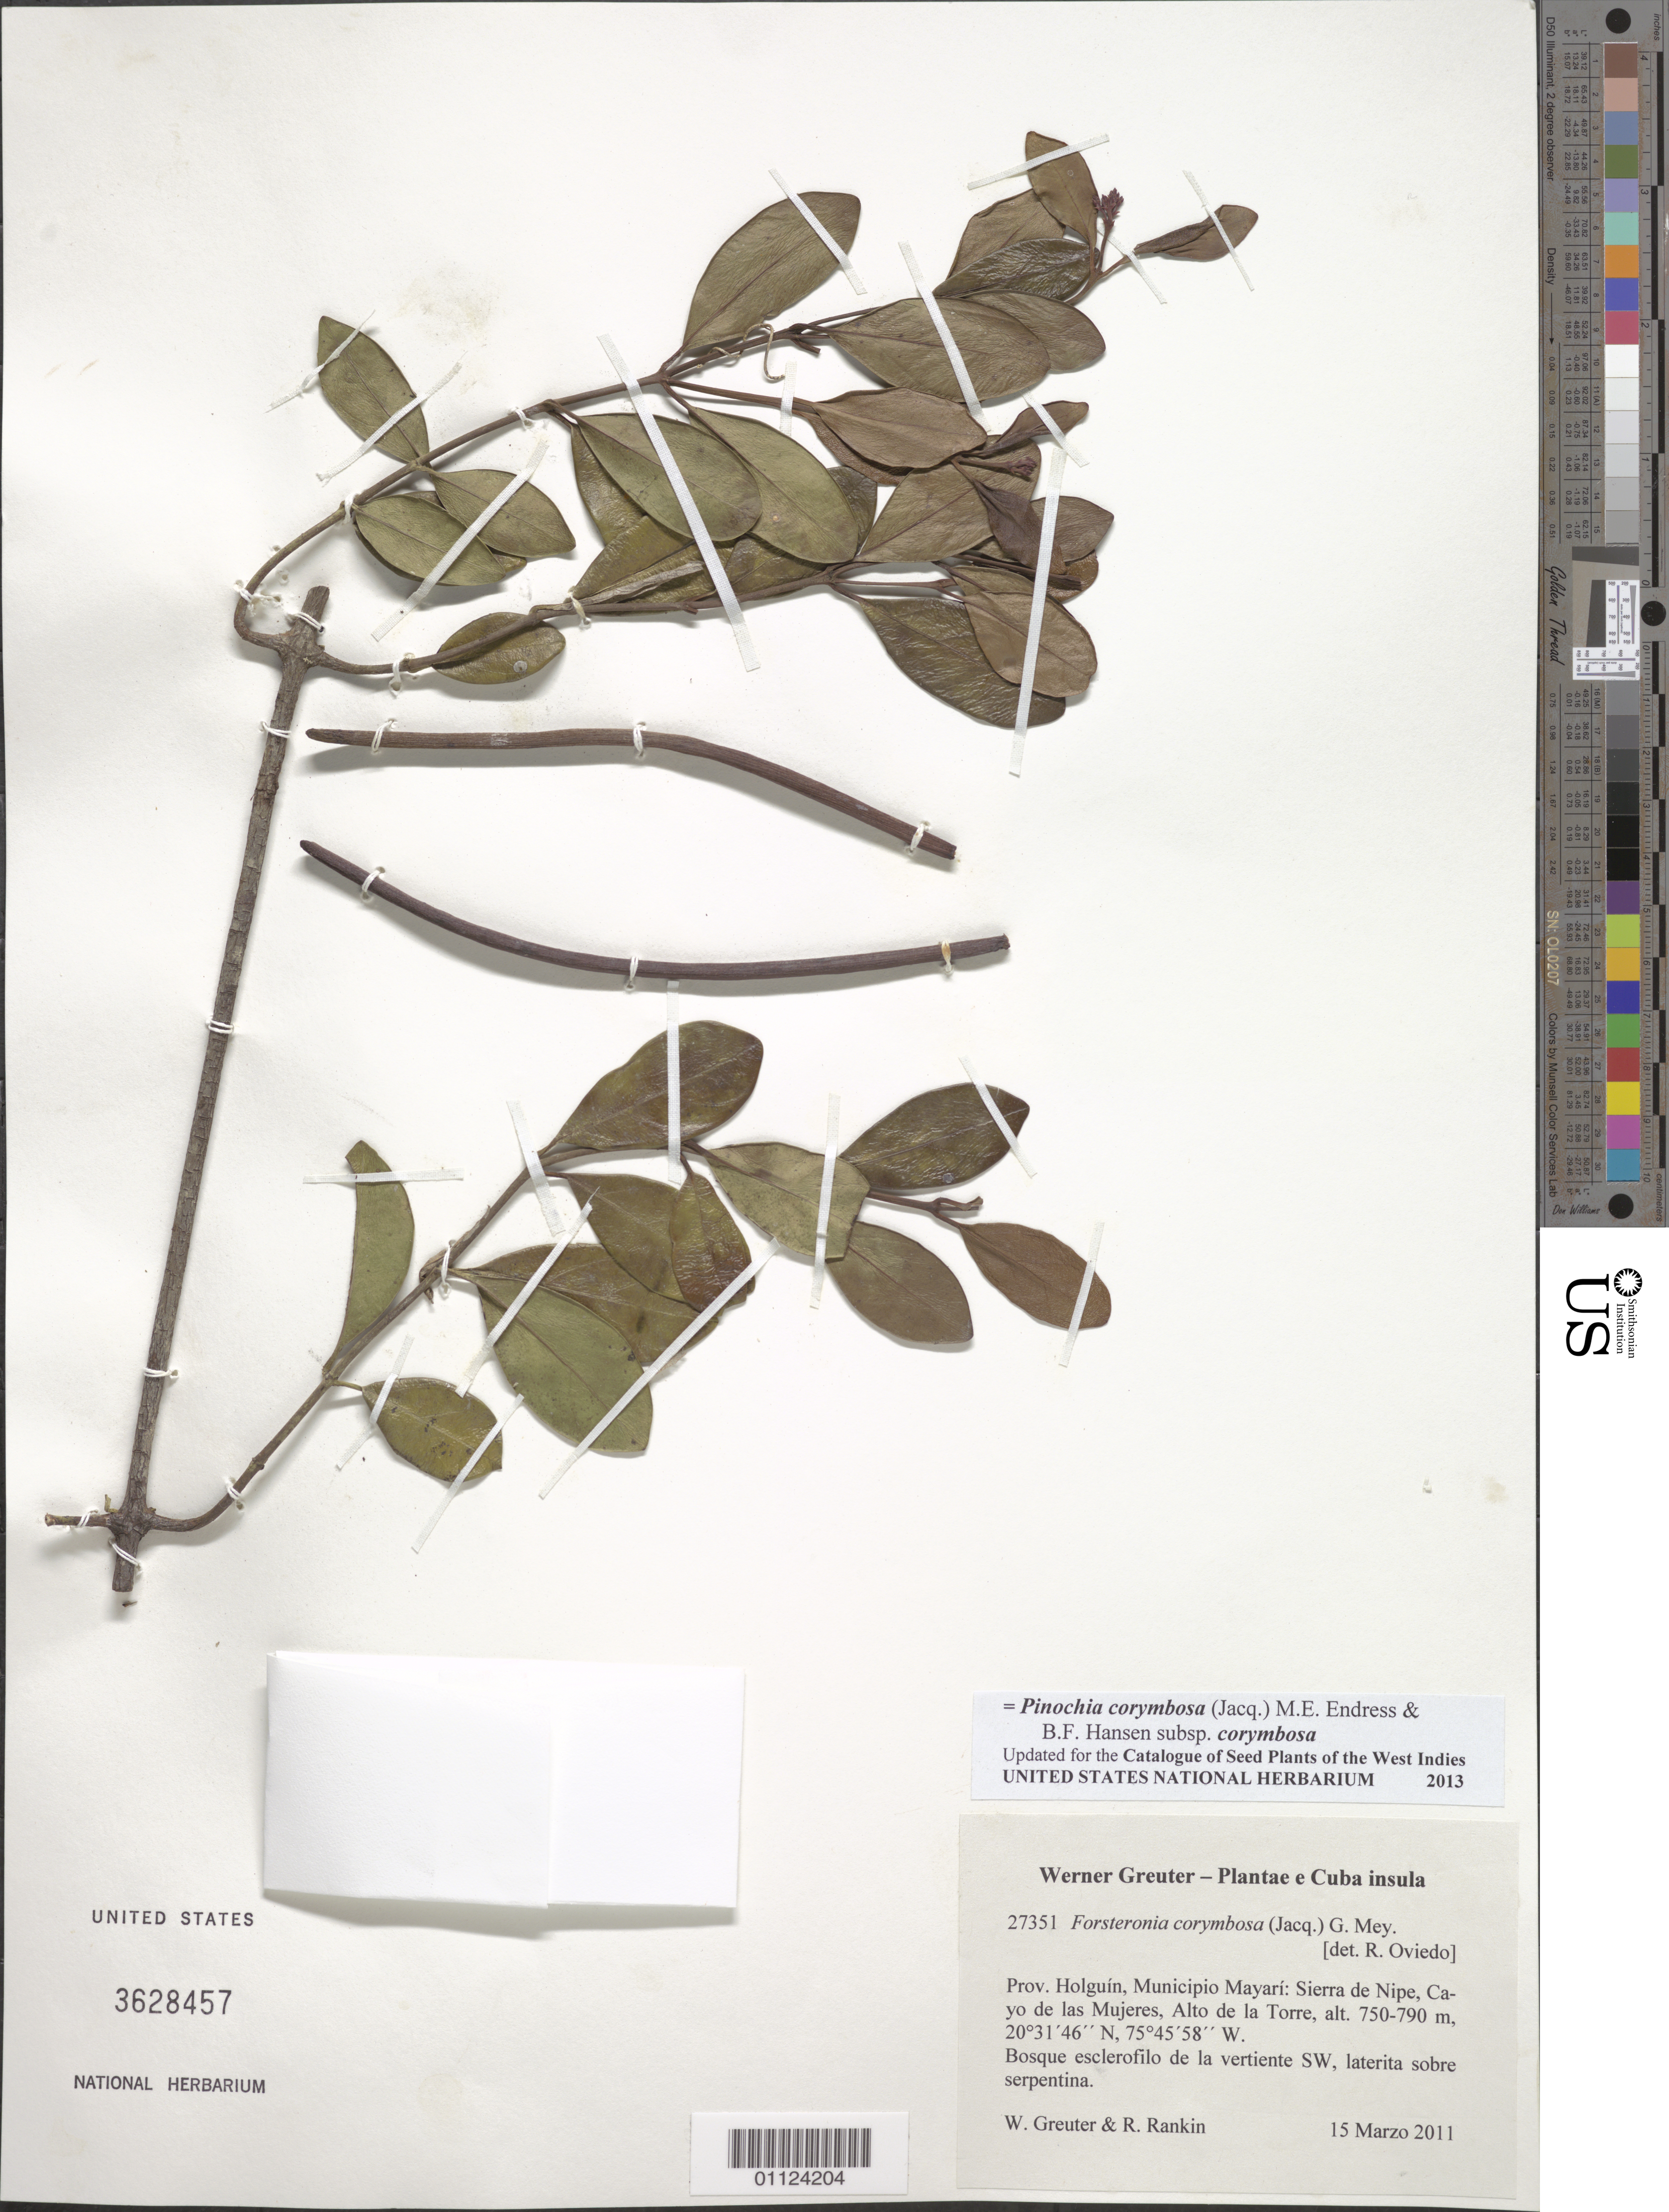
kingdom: Plantae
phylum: Tracheophyta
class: Magnoliopsida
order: Gentianales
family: Apocynaceae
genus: Pinochia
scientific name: Pinochia corymbosa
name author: (Jacq.) M.E. Endress & B.F. Hansen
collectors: W. Greuter & R. Rankin Rodriguez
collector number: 27351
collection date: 2011-03-15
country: Cuba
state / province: Holguín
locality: Municipio Mayarí, Sierra de Nipe, Cayo de las Mujeres, Alto de la Torre.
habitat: Bosque esclerofilo de la vertiente SW, laterita sobre serpentina.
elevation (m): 750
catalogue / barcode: US 3628457